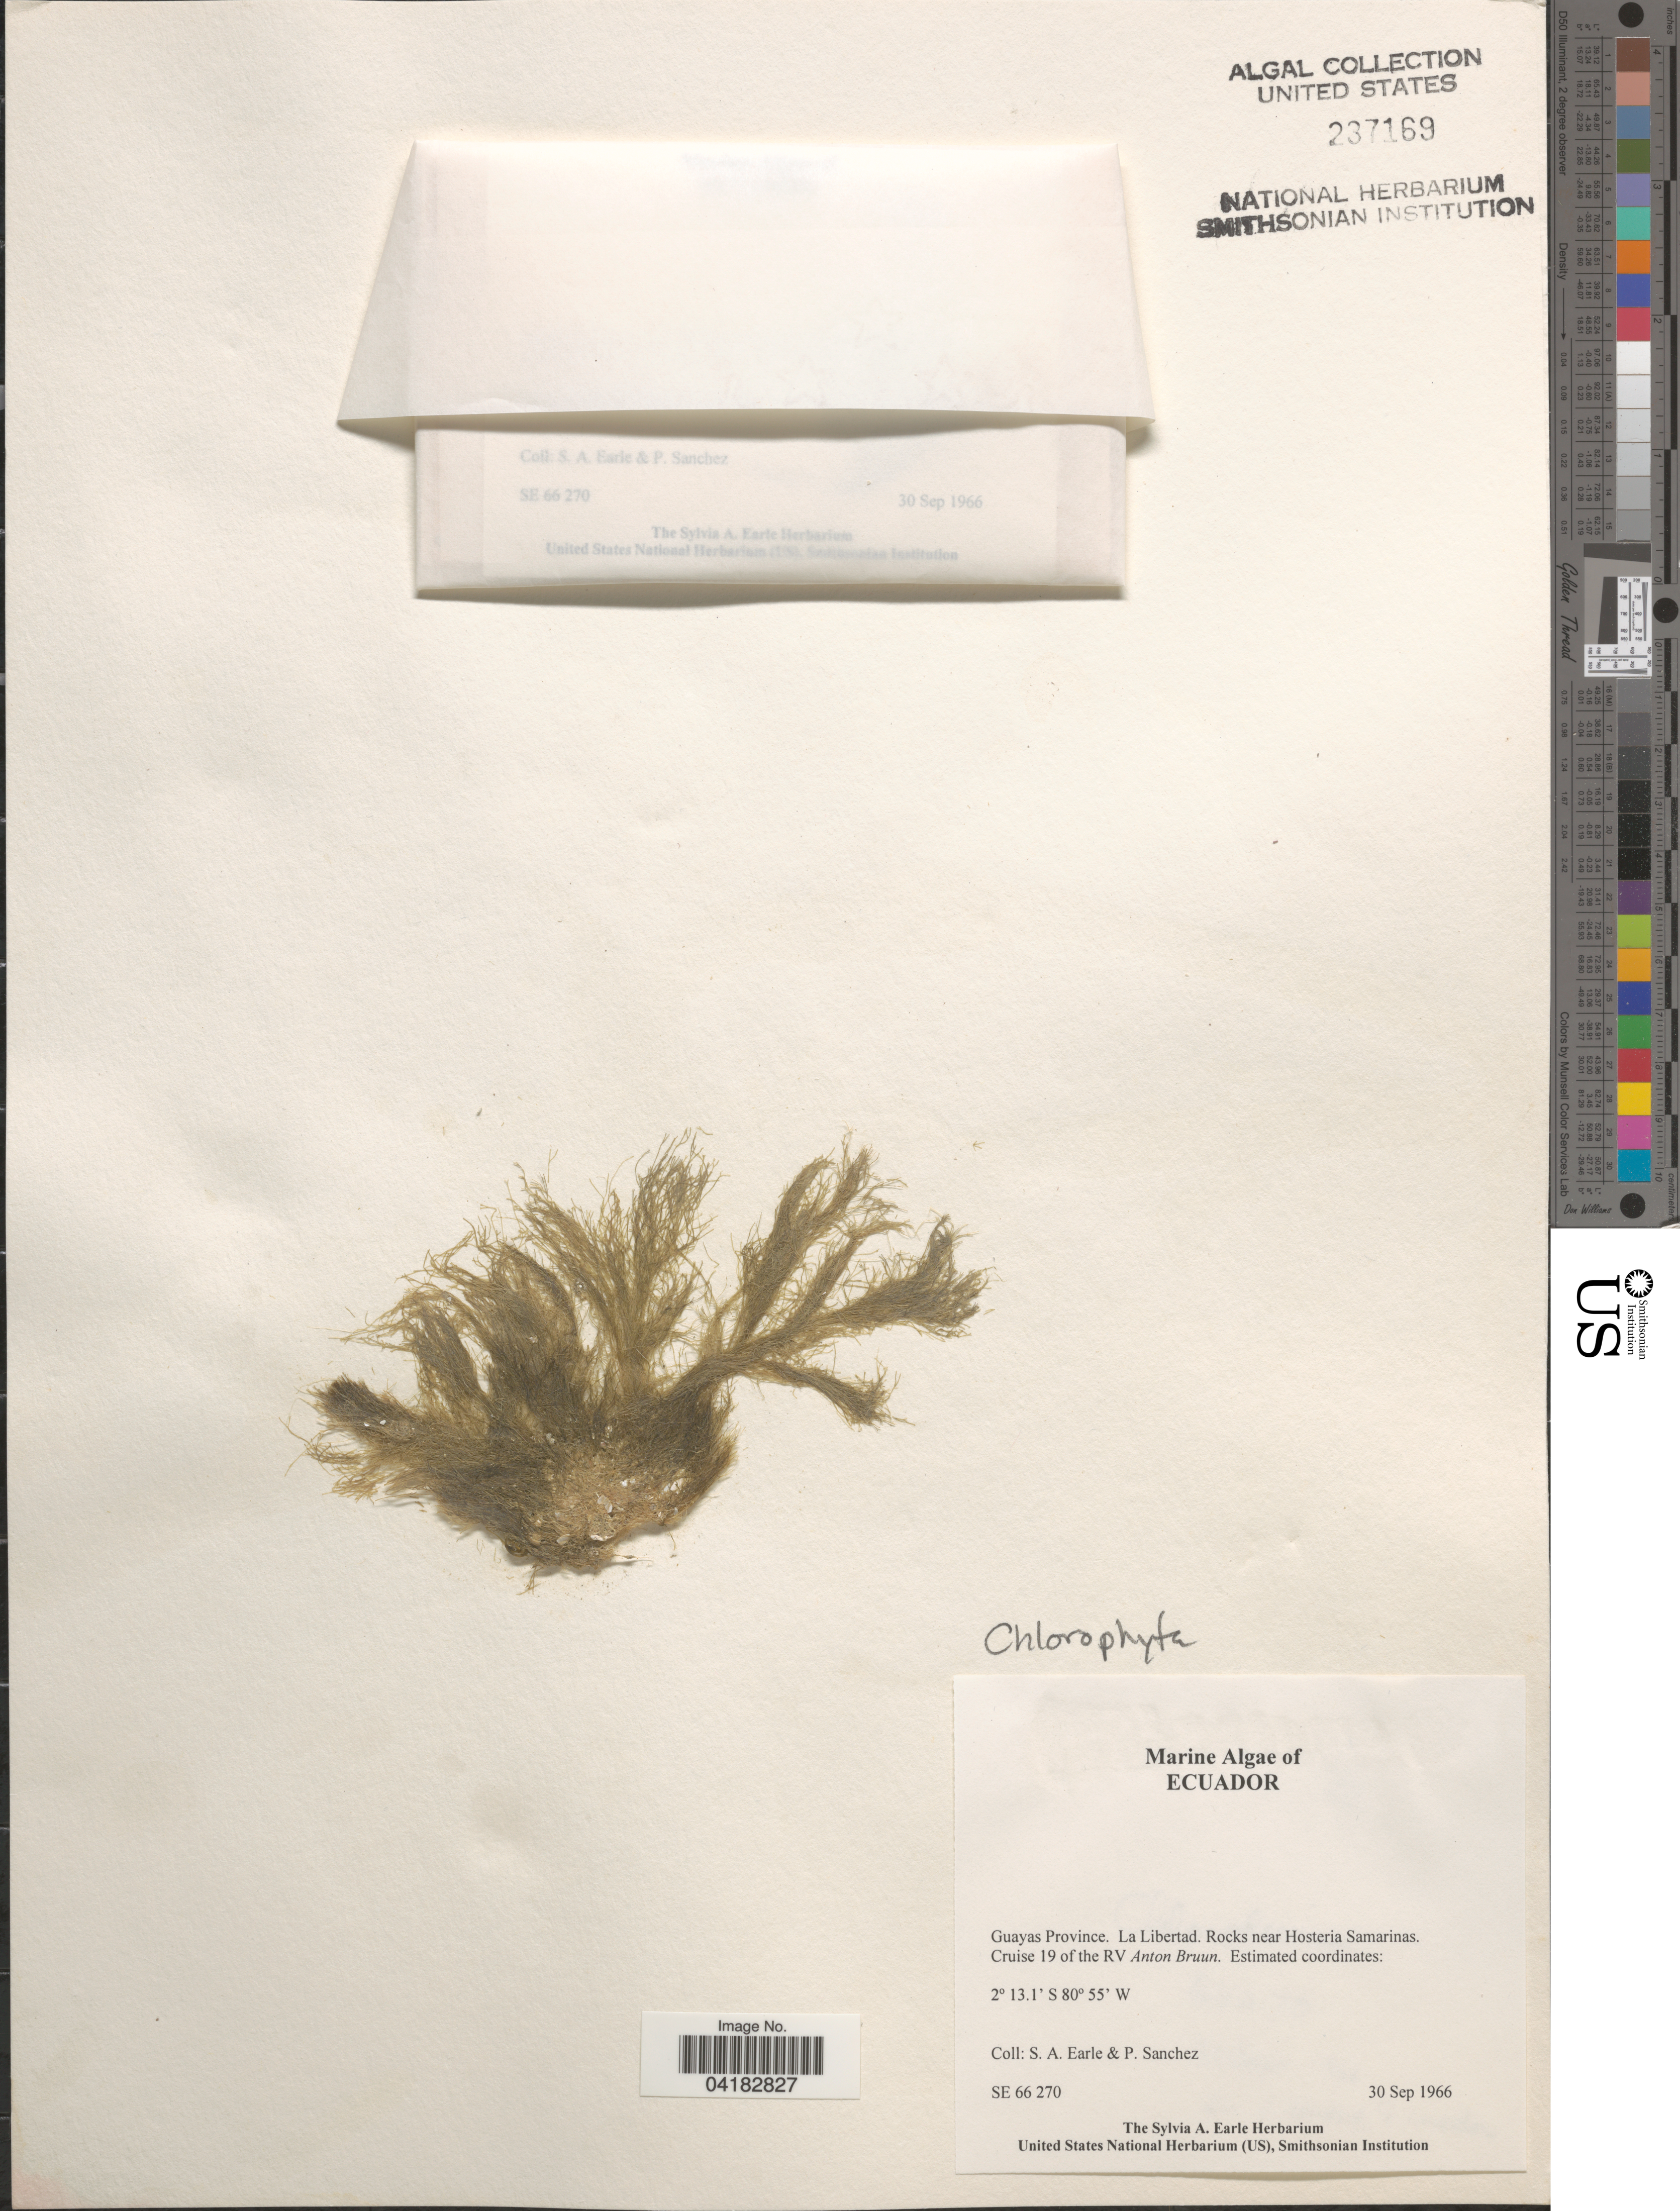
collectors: S. A. Earle & P. Sanchez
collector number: SE66270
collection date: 1966-09-30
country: Ecuador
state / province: Guayas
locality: La Libertad. Rocks near Hosteria Samarinas. Cruise 19 of the RV Anton Bruun.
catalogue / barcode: US 237169